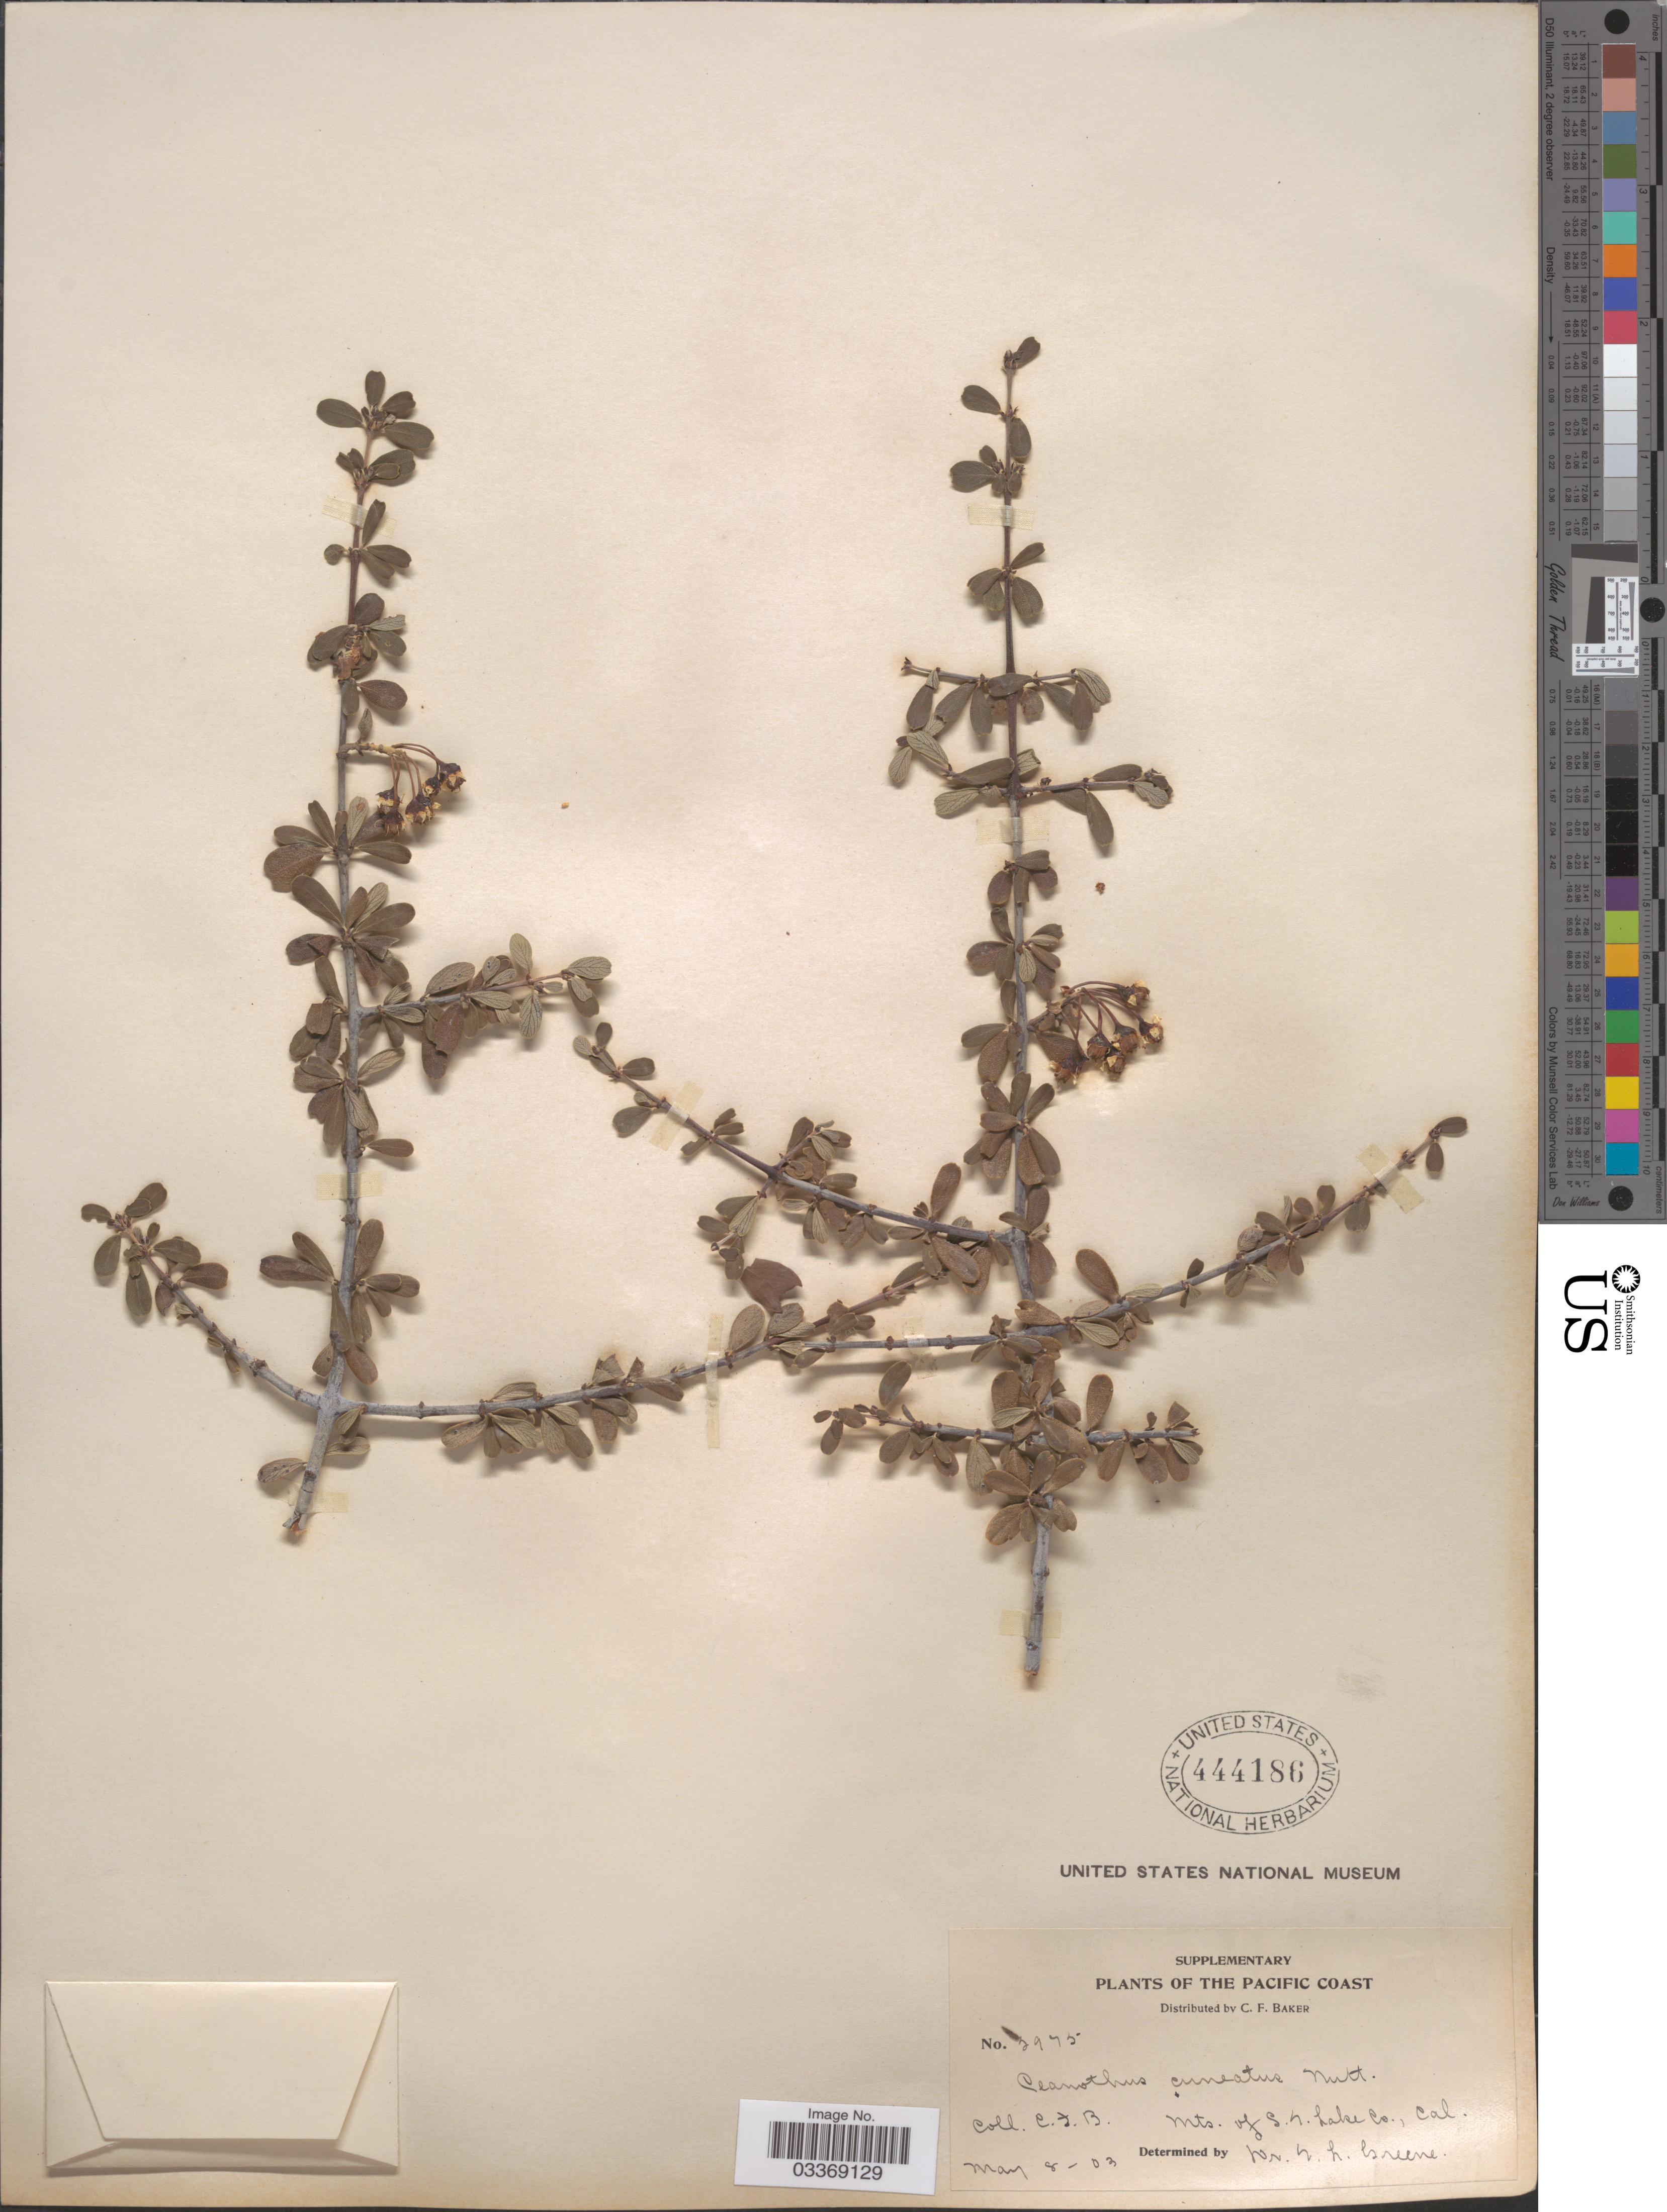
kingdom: Plantae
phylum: Tracheophyta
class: Magnoliopsida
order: Rosales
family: Rhamnaceae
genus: Ceanothus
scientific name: Ceanothus cuneatus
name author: (Hook.) Nutt.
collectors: C. F. Baker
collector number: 2975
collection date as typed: Transcribed d/m/y: 8/5/3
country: United States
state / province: California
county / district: Lake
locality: Mts. of S.E. Lake Co., Cal.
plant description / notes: Corrected "Mts. of S.W. Lake Co." to "Mts. of S.E. Lake Co., Cal."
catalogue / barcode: US 444186